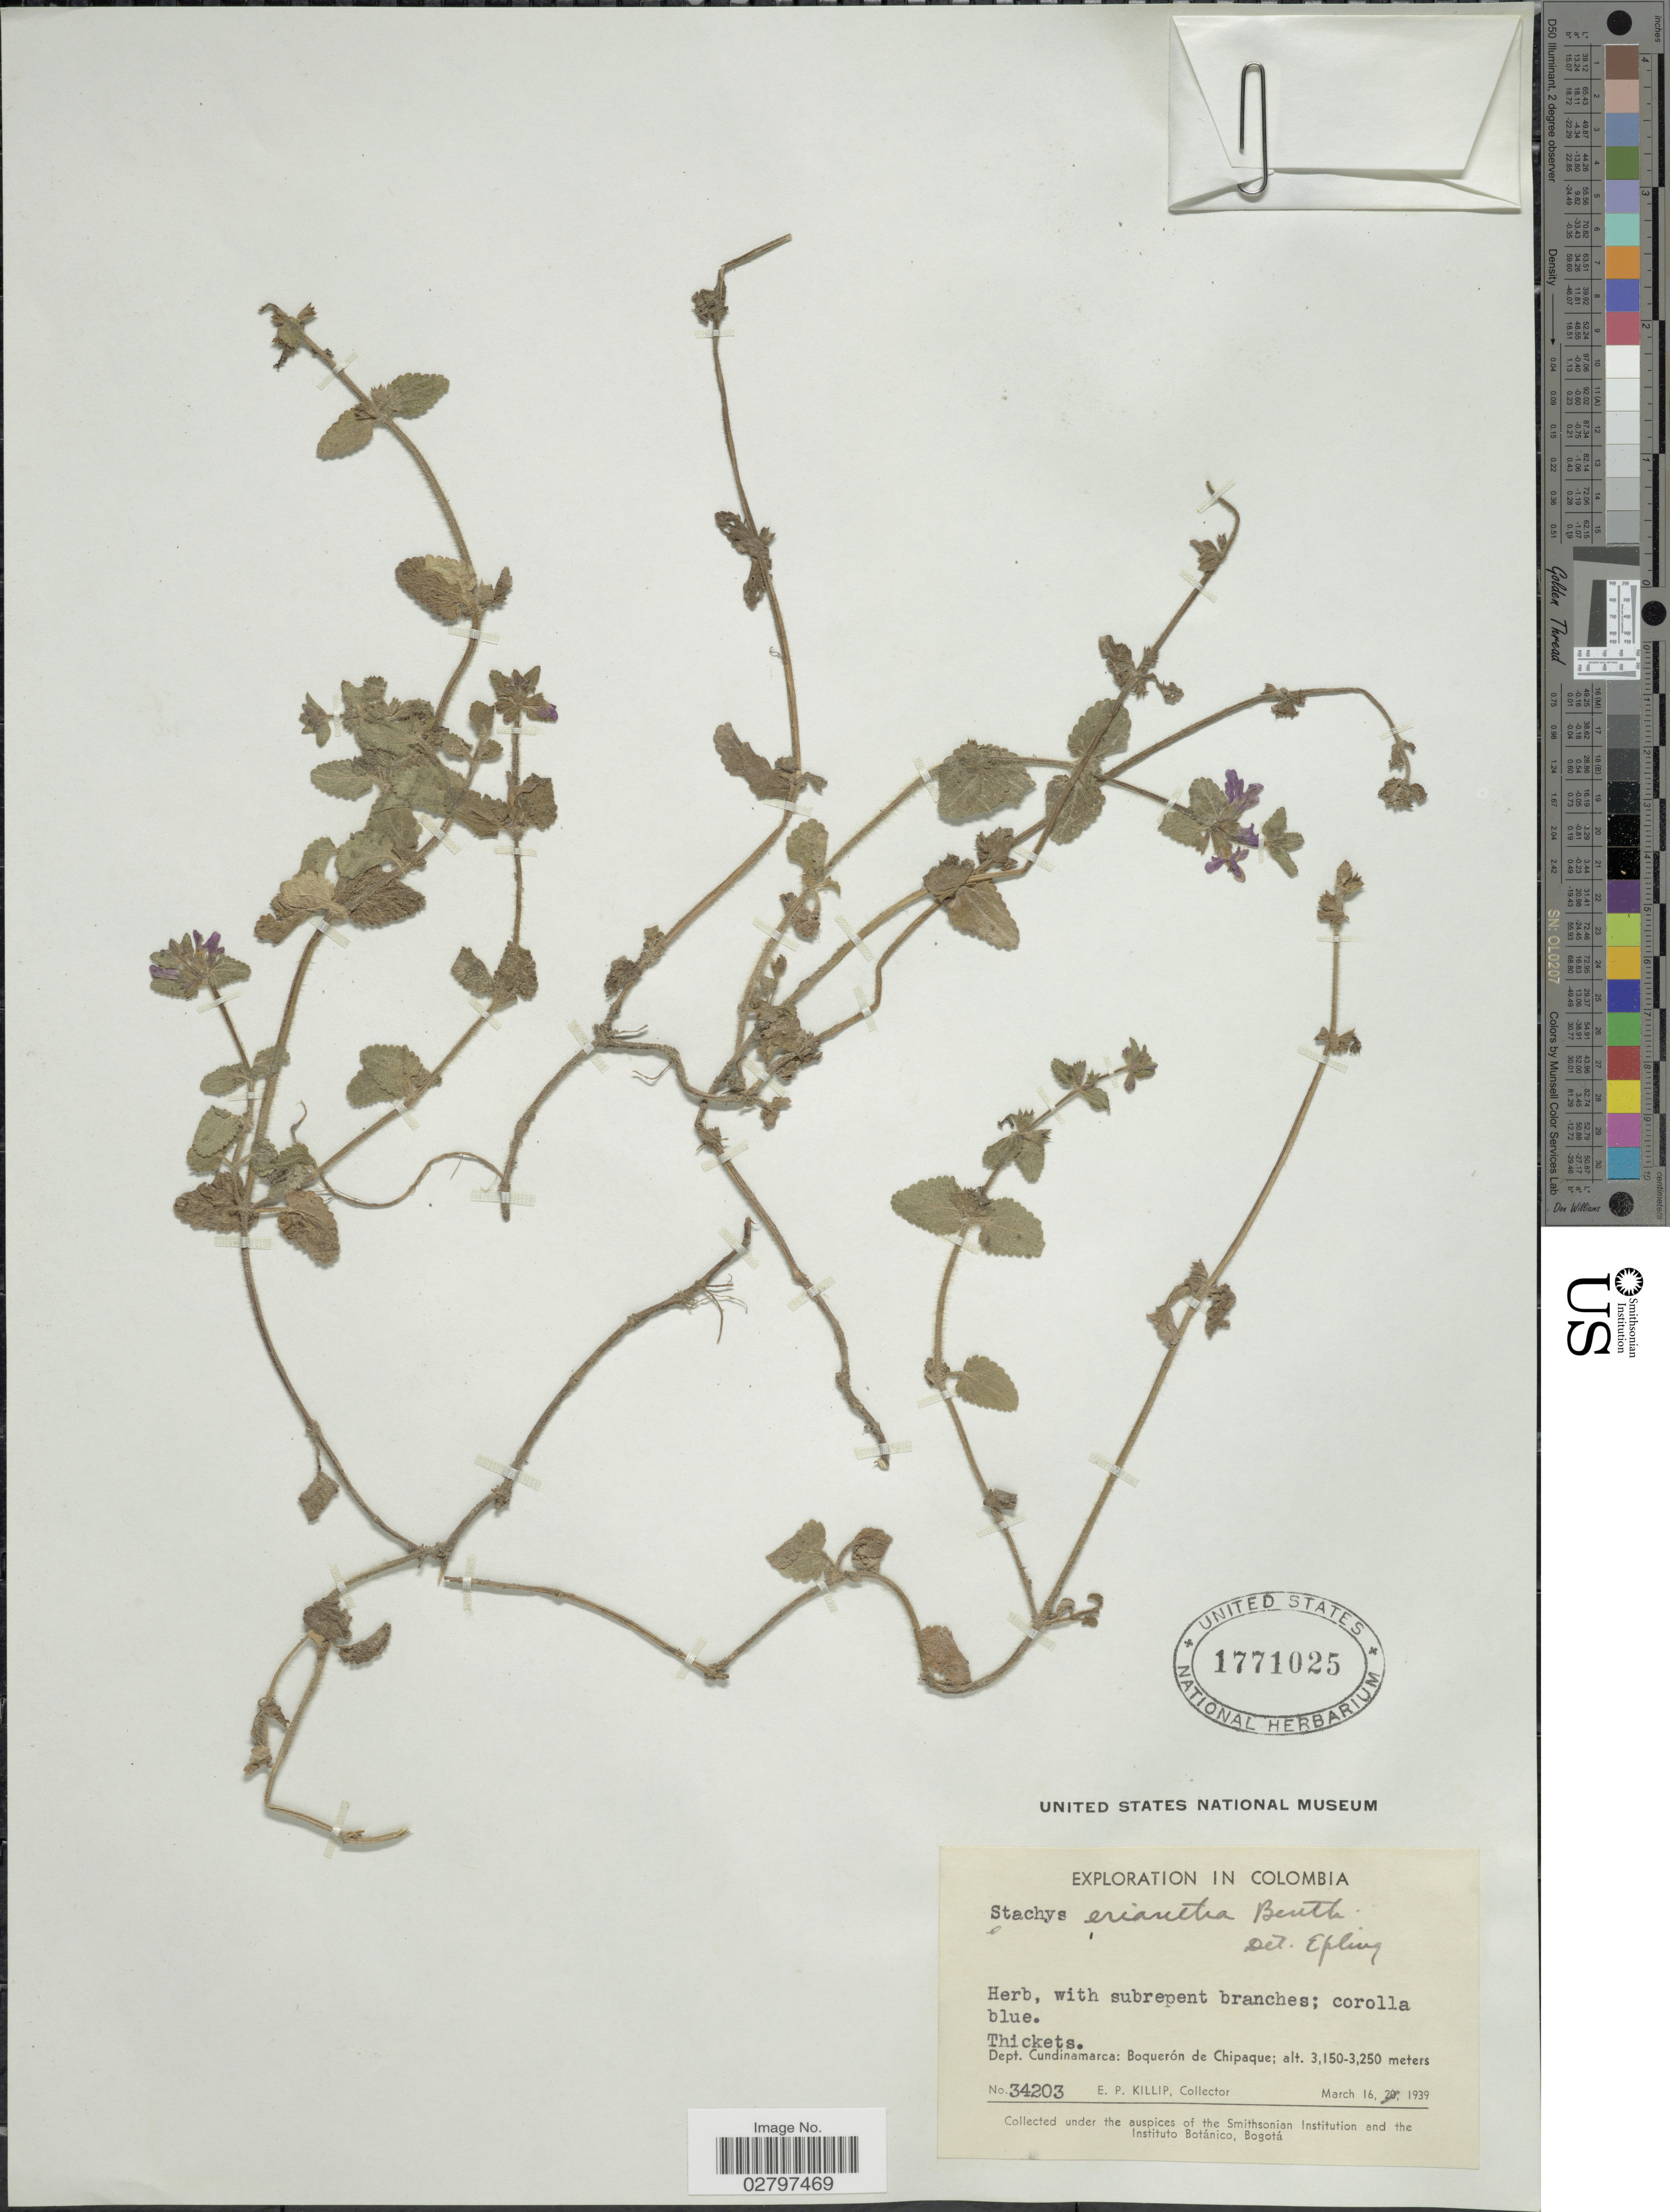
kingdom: Plantae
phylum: Tracheophyta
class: Magnoliopsida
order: Lamiales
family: Lamiaceae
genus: Stachys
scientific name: Stachys eriantha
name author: Benth.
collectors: E. P. Killip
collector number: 34203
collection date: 1939-03-16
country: Colombia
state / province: Cundinamarca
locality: Dept. Cundinamarca: Boquerón de Chipaque.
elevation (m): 3150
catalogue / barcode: US 1771025